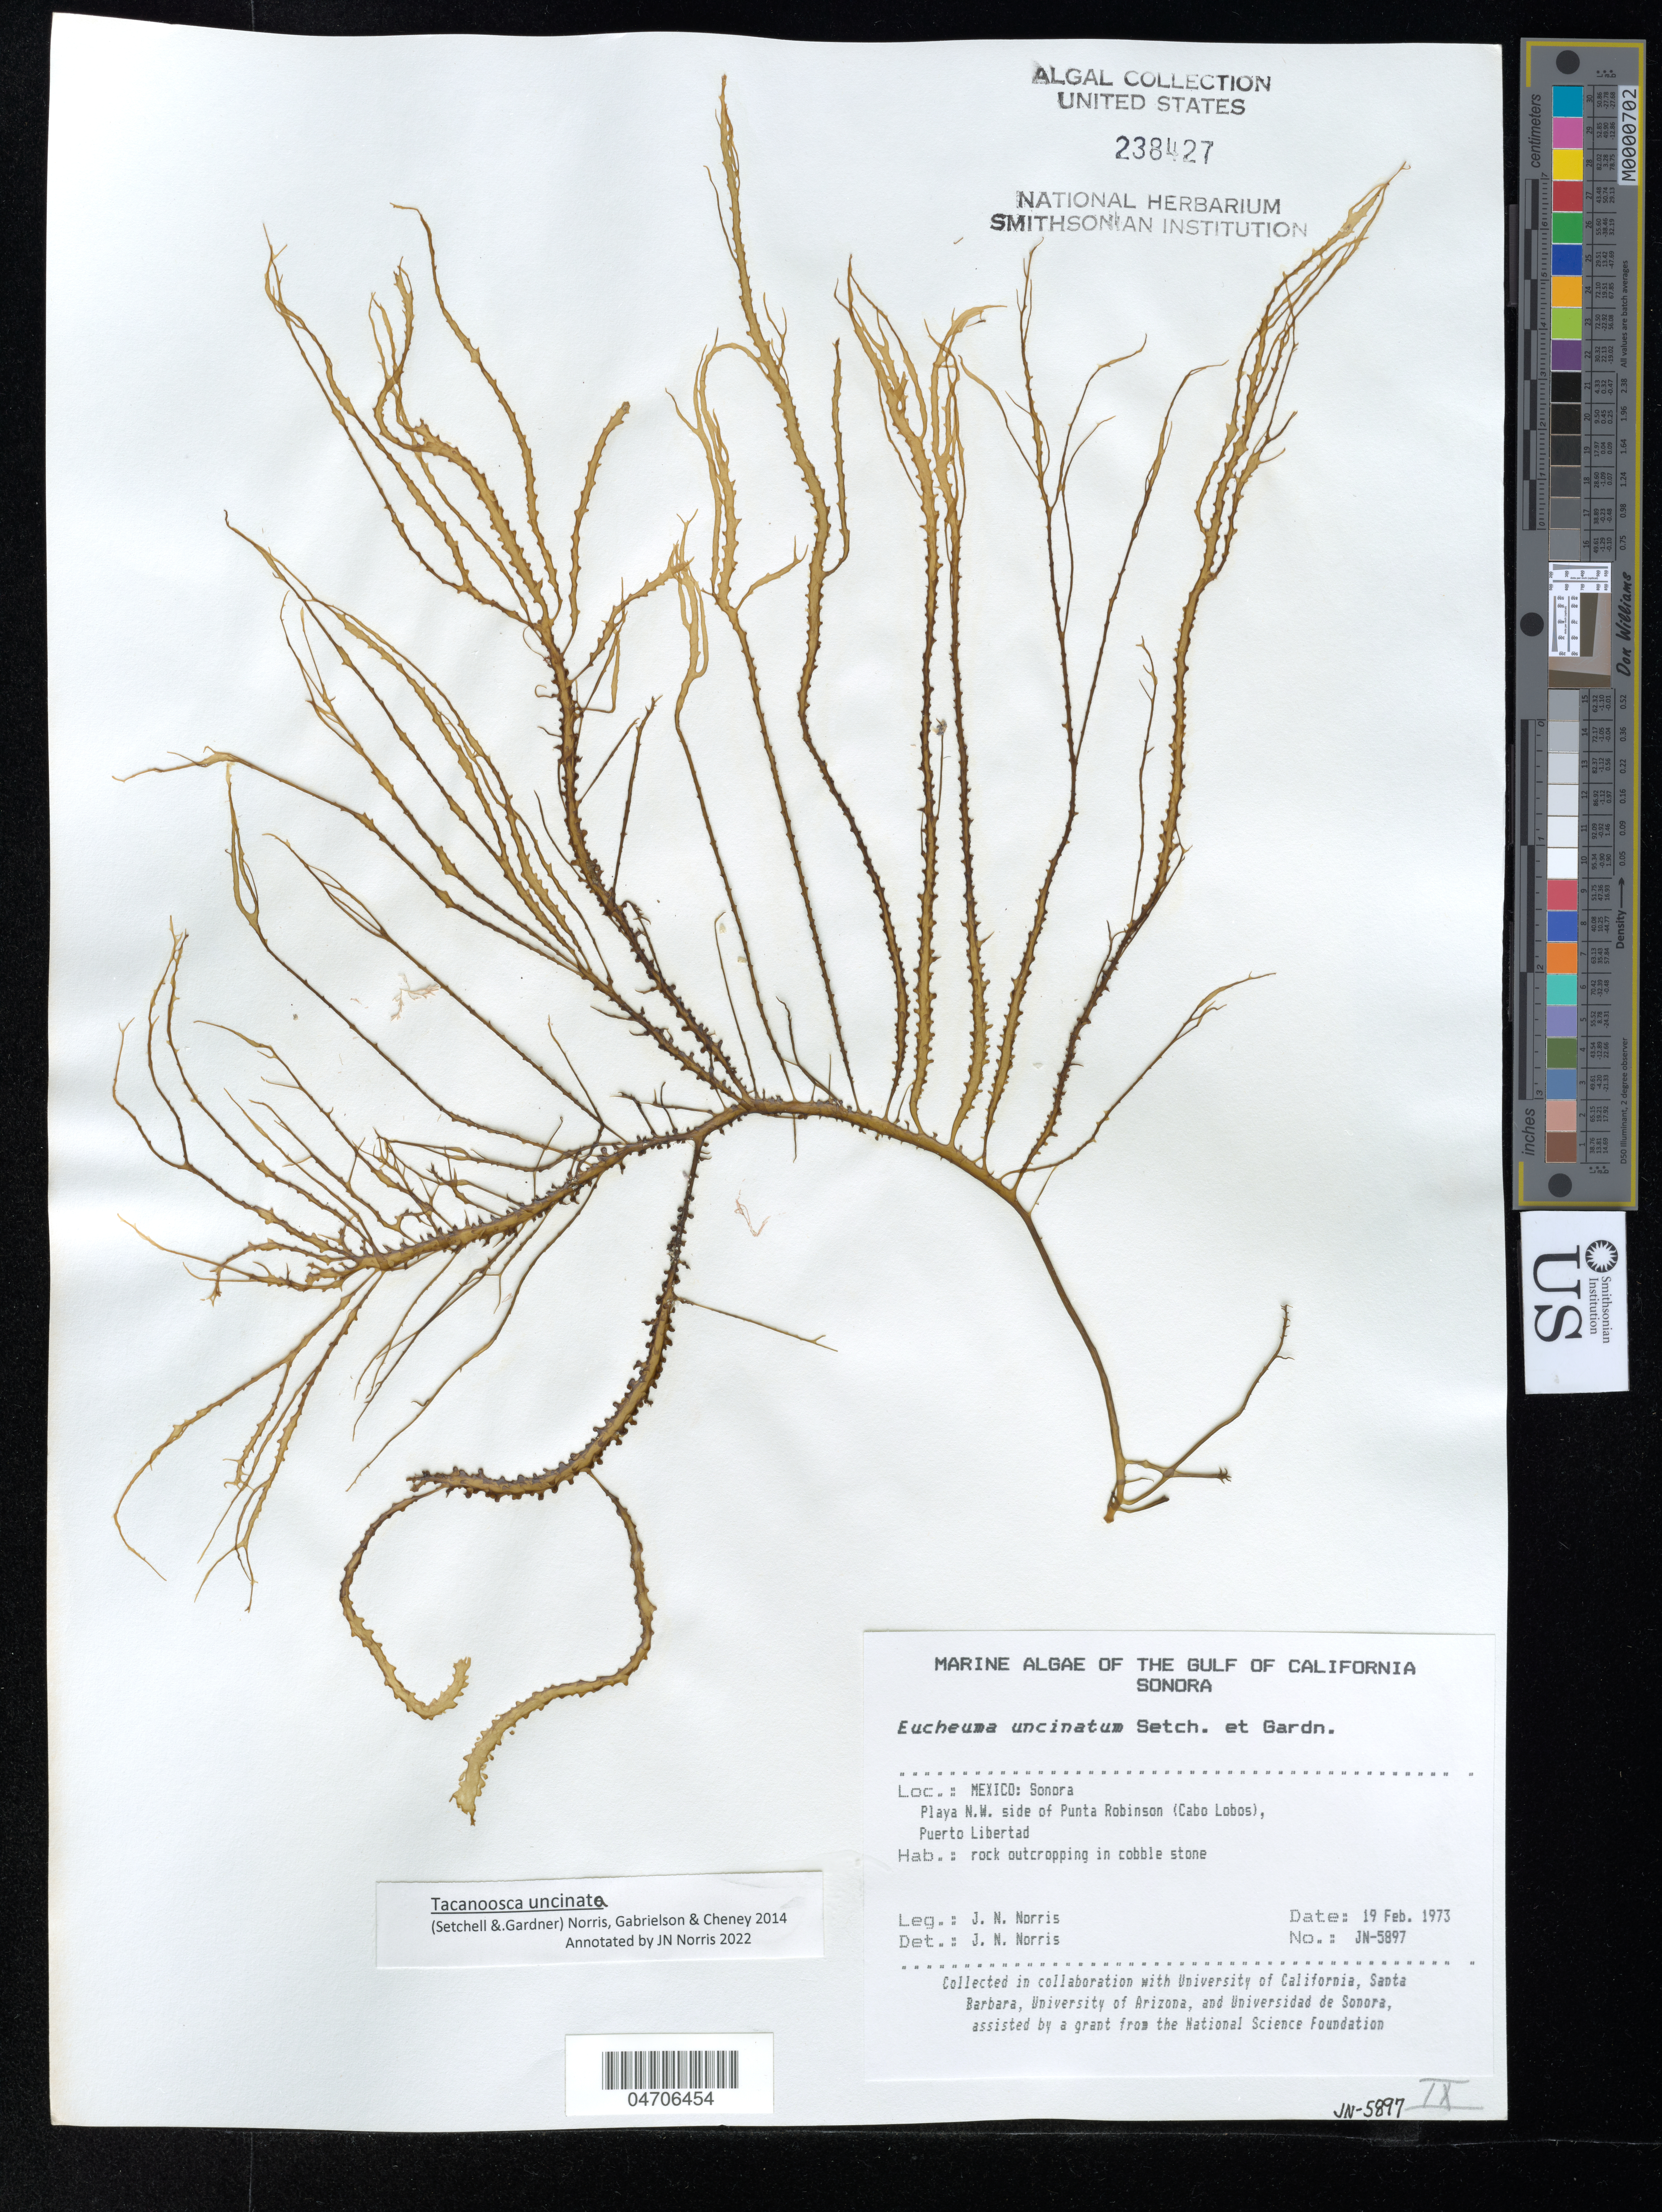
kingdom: Plantae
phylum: Rhodophyta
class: Florideophyceae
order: Gigartinales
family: Solieriaceae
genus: Tacanoosca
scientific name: Tacanoosca uncinata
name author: (Setchell & N.L. Gardner) J.N. Norris et al.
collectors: J. Norris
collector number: JN-5897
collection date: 1973-02-19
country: Mexico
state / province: Sonora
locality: The Gulf of Califonia. Playa N.W. side of Punta Robinson (Cabo Lobos), Puerto Libertad.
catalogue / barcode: US 238427